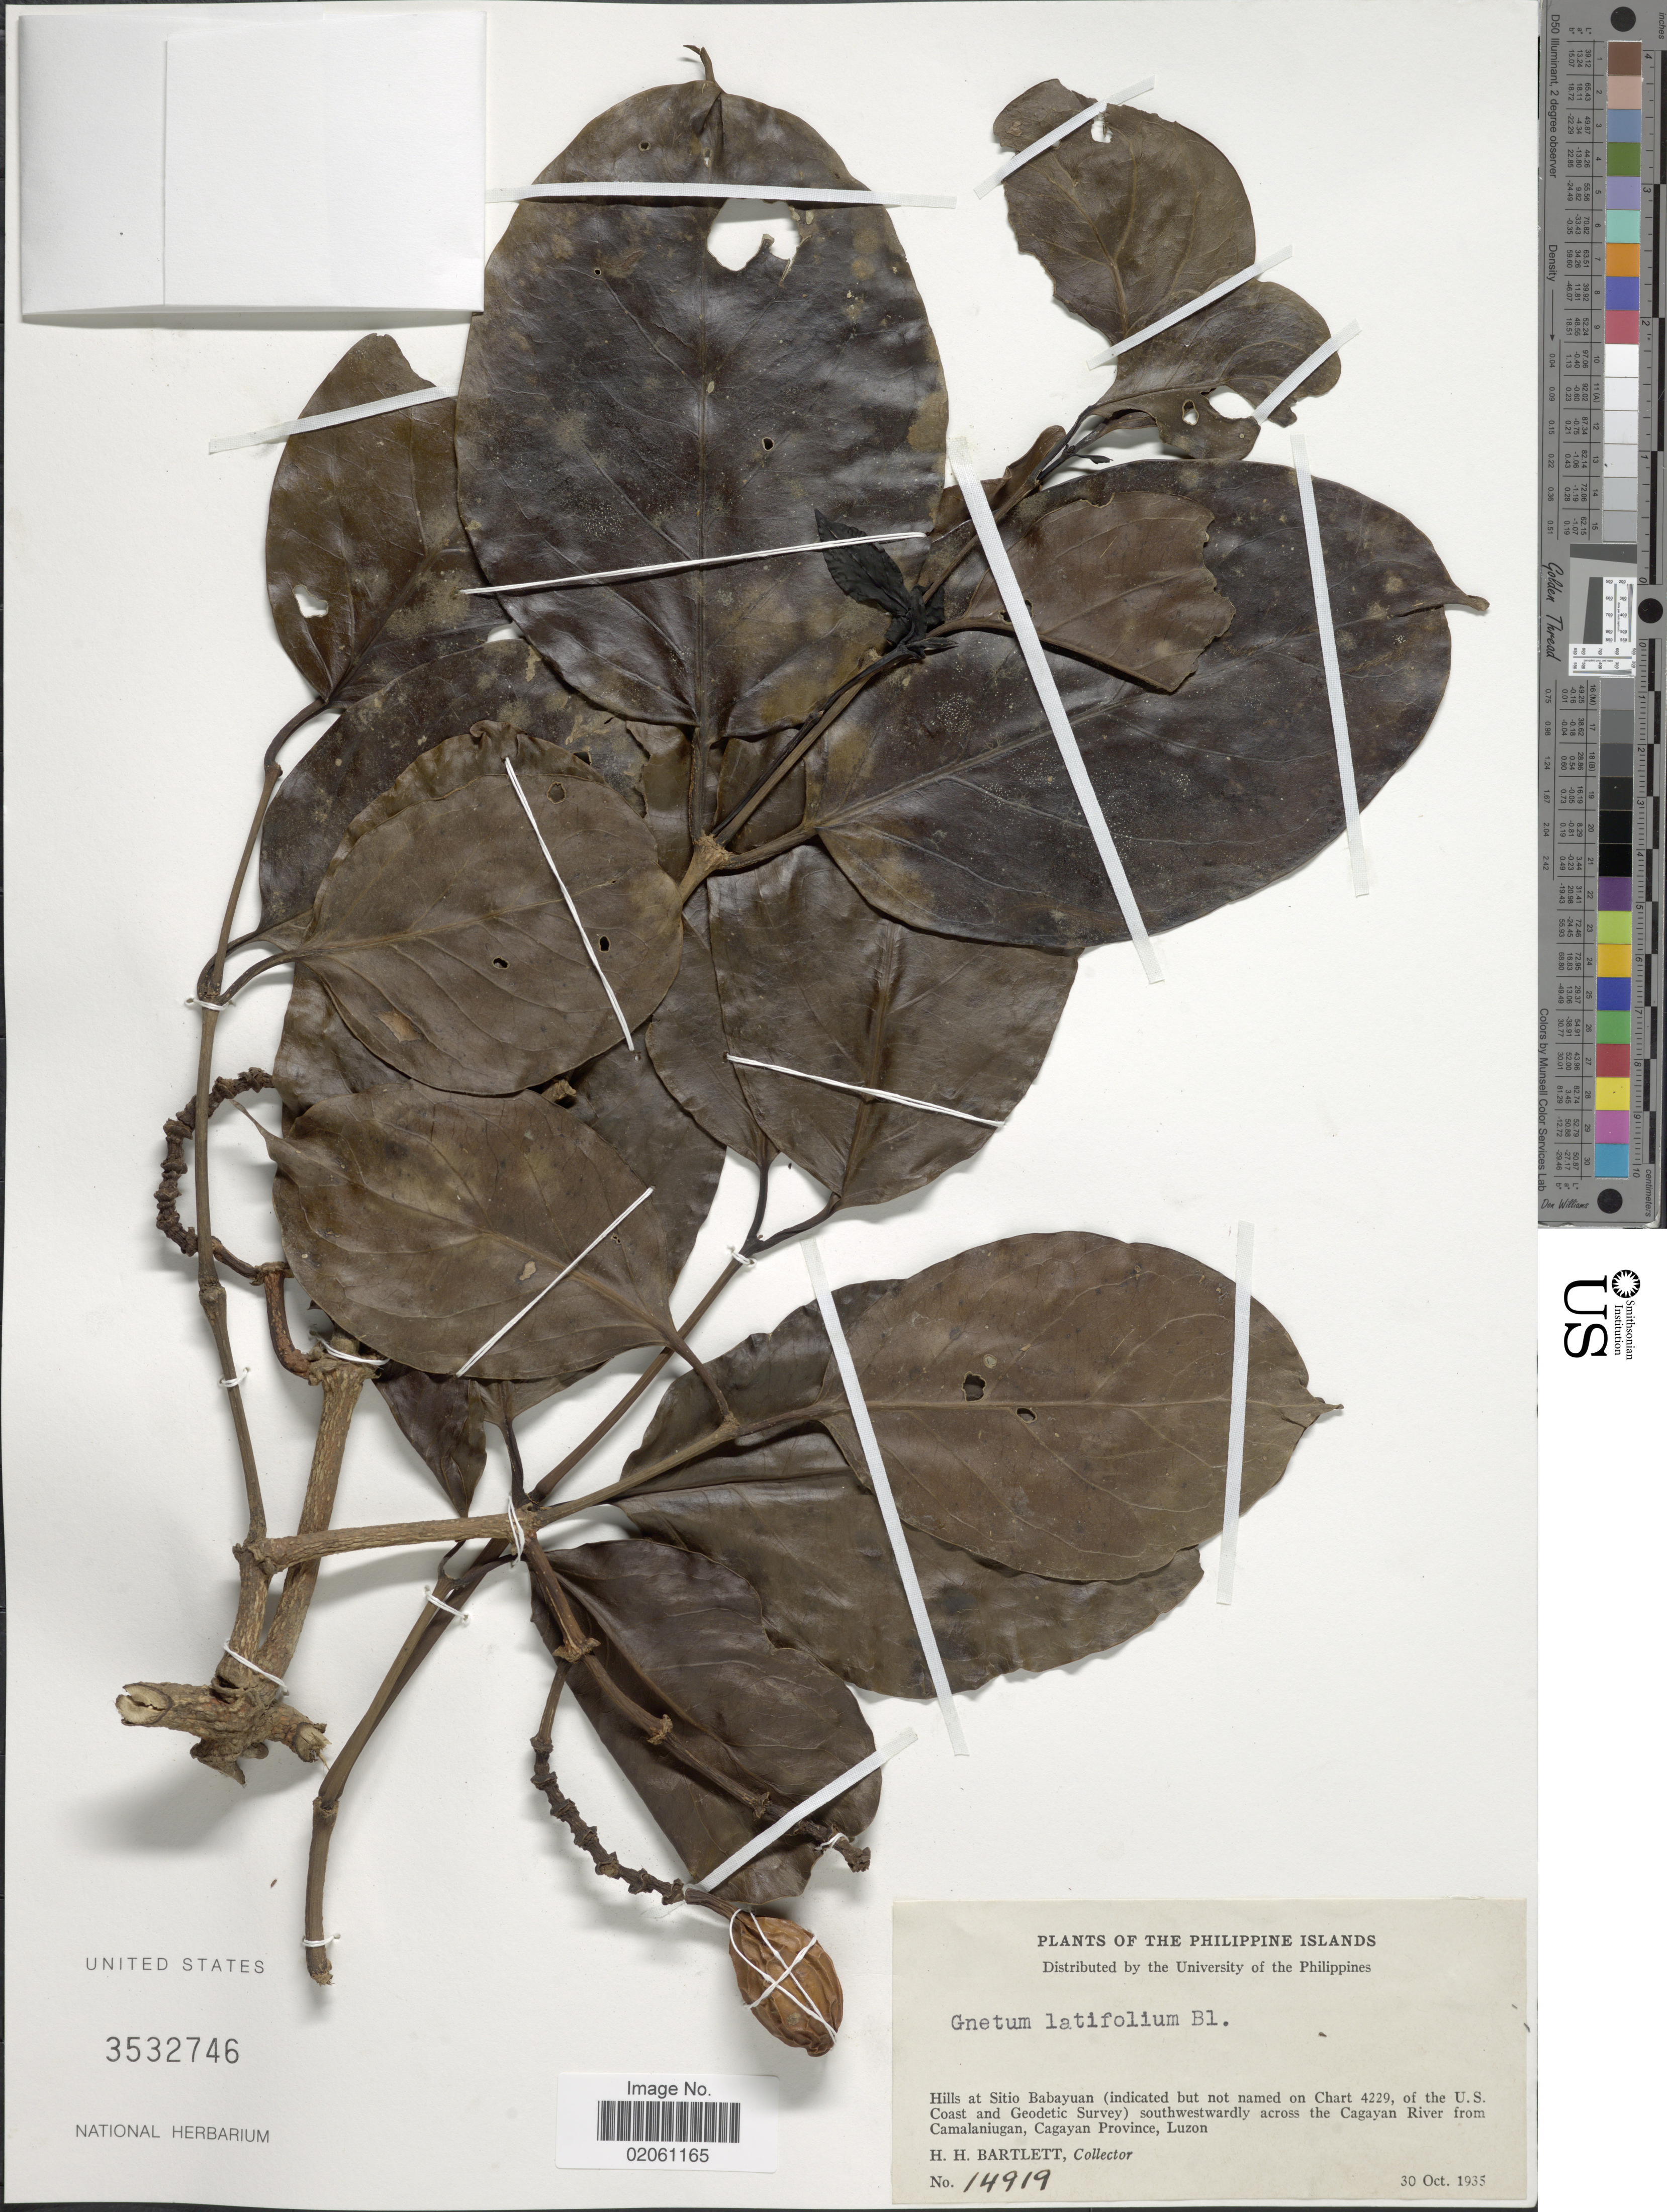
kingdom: Plantae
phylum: Tracheophyta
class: Gnetopsida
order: Gnetales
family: Gnetaceae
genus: Gnetum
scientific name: Gnetum latifolium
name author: Blume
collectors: H. H. Bartlett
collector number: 14919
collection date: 1935-10-30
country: Philippines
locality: Hills at Sitio Babayuan southwestwardly across the Cagayan River from Camalaniugan, Cagayan Province, Luzon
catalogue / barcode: US 3523746